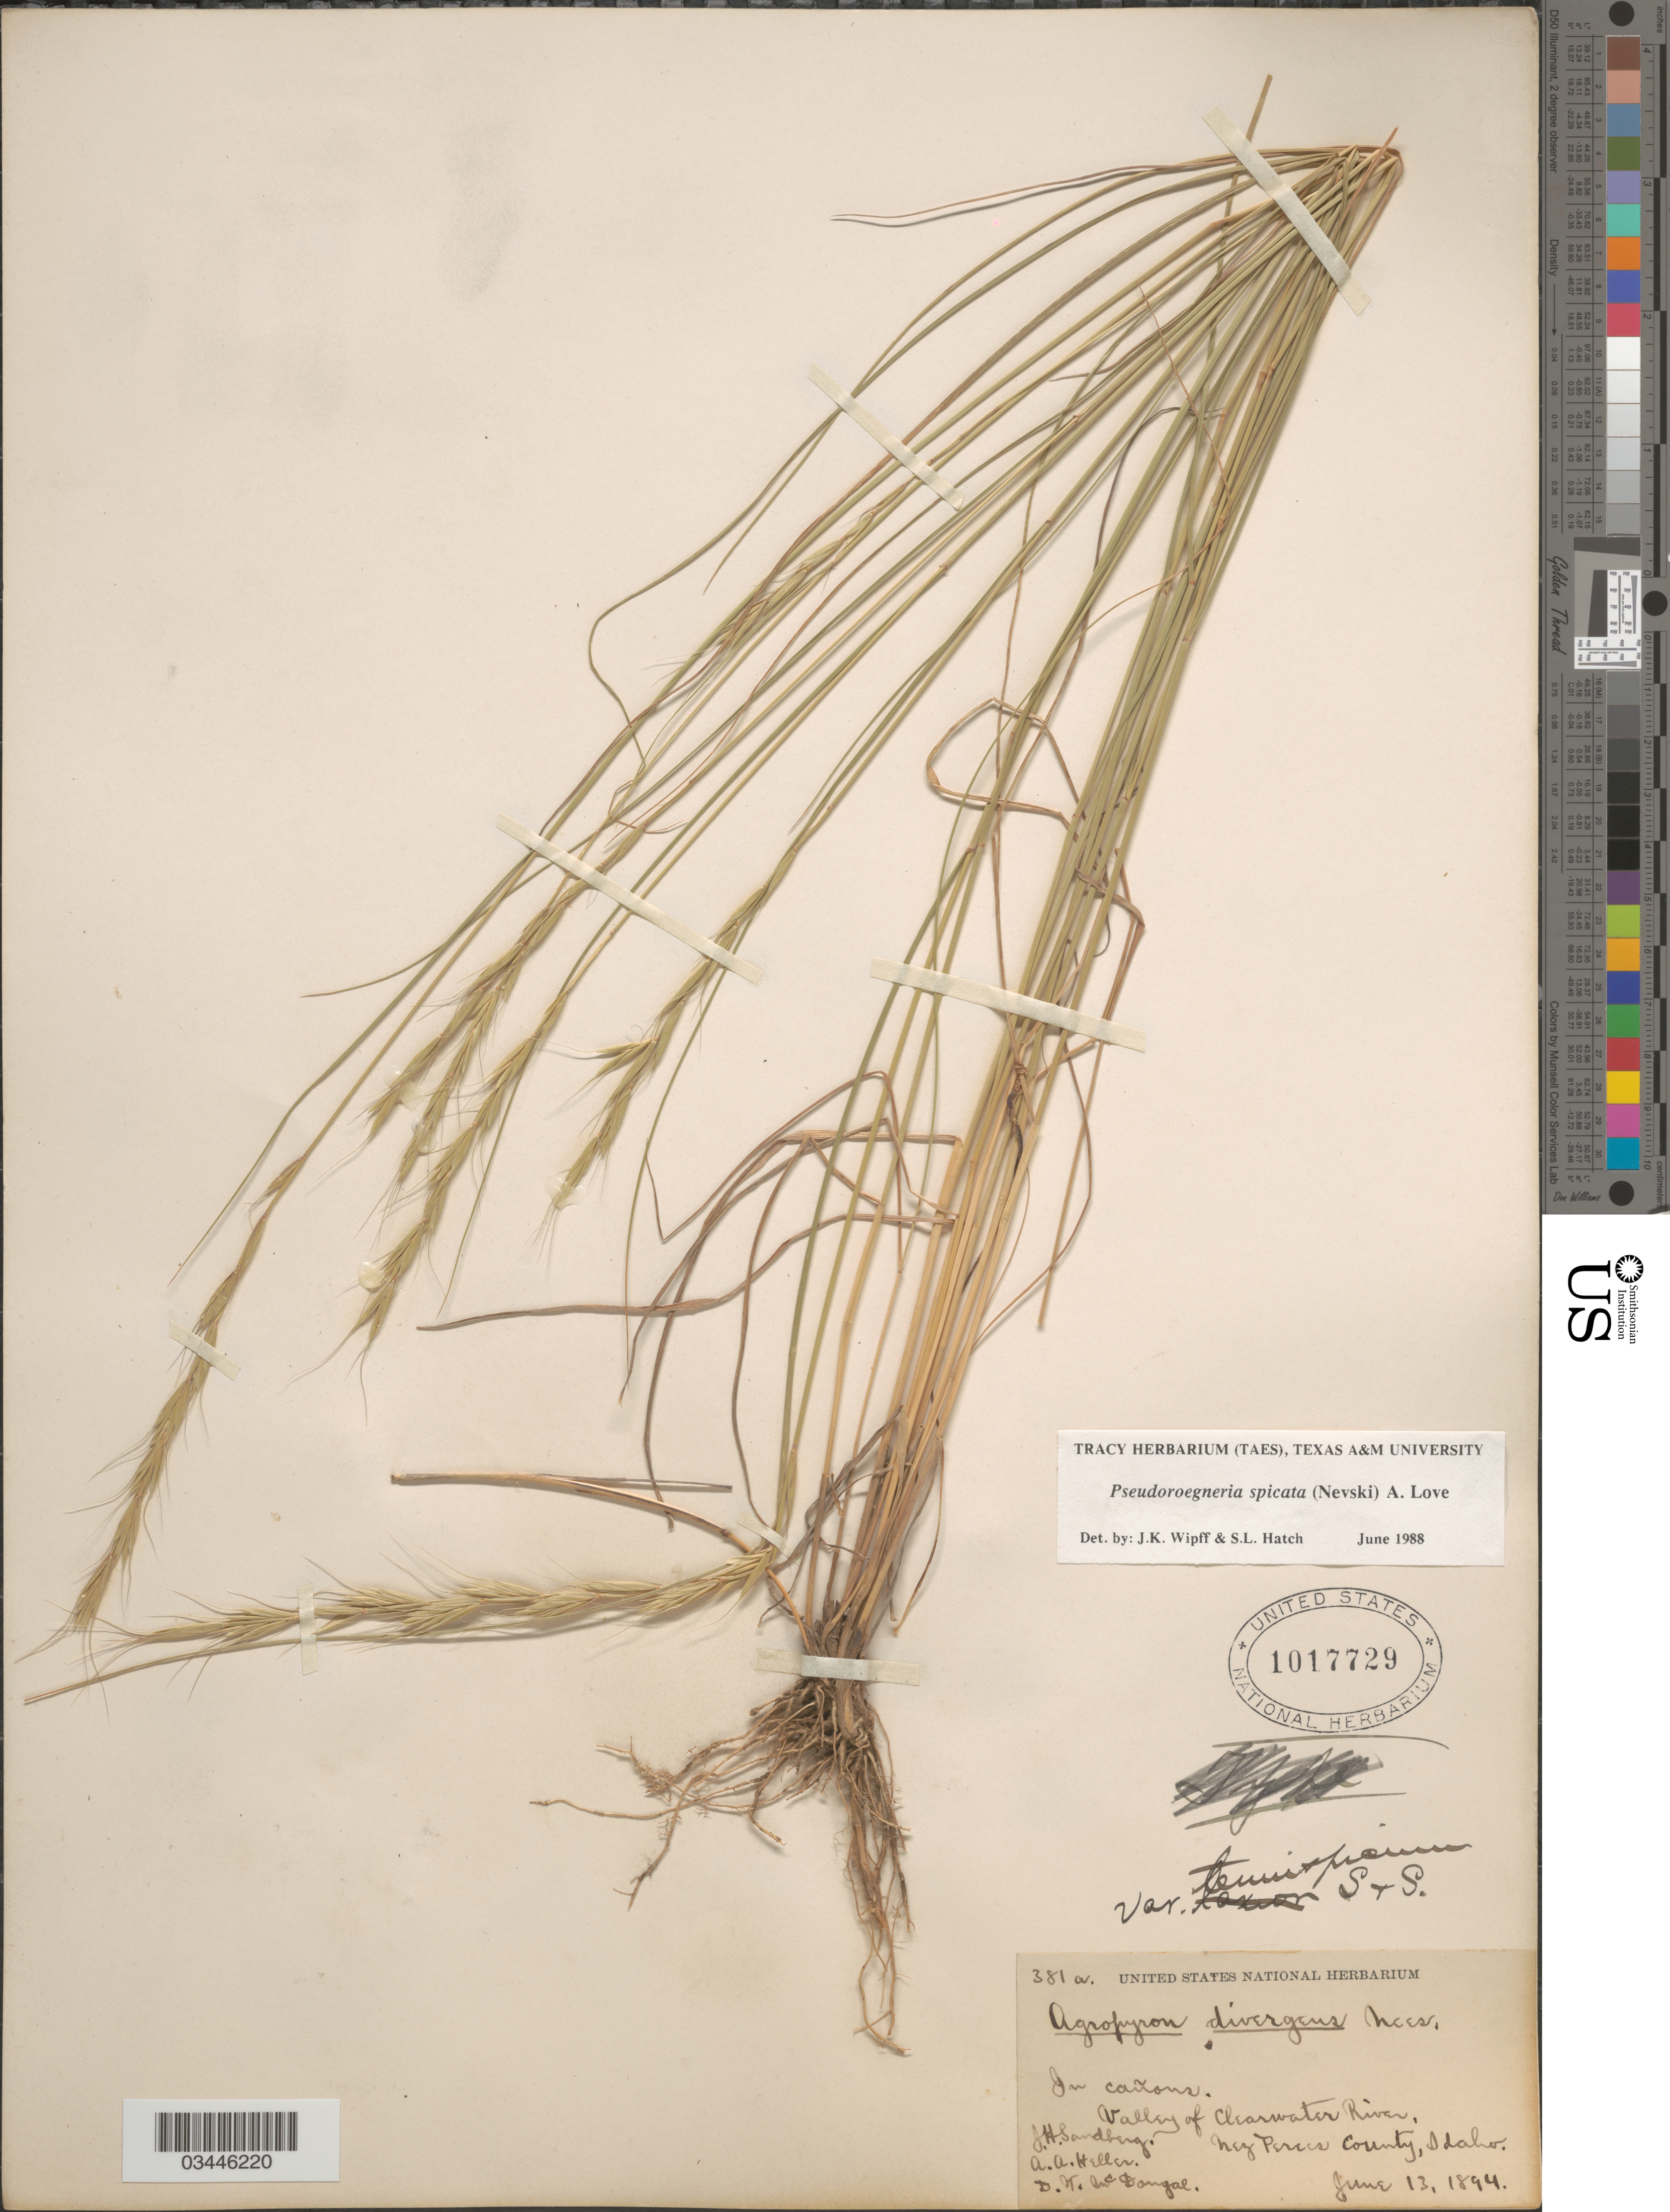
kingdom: Plantae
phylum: Tracheophyta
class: Liliopsida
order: Poales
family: Poaceae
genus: Pseudoroegneria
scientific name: Pseudoroegneria spicata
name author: (Pursh) Á. Löve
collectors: J. H. Sandberg, A. A. Heller & D. McDougal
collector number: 381a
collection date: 1894-06-13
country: United States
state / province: Idaho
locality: In cañon. Valley of Clearwater River, Nez Perces County.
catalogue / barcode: US 1017729